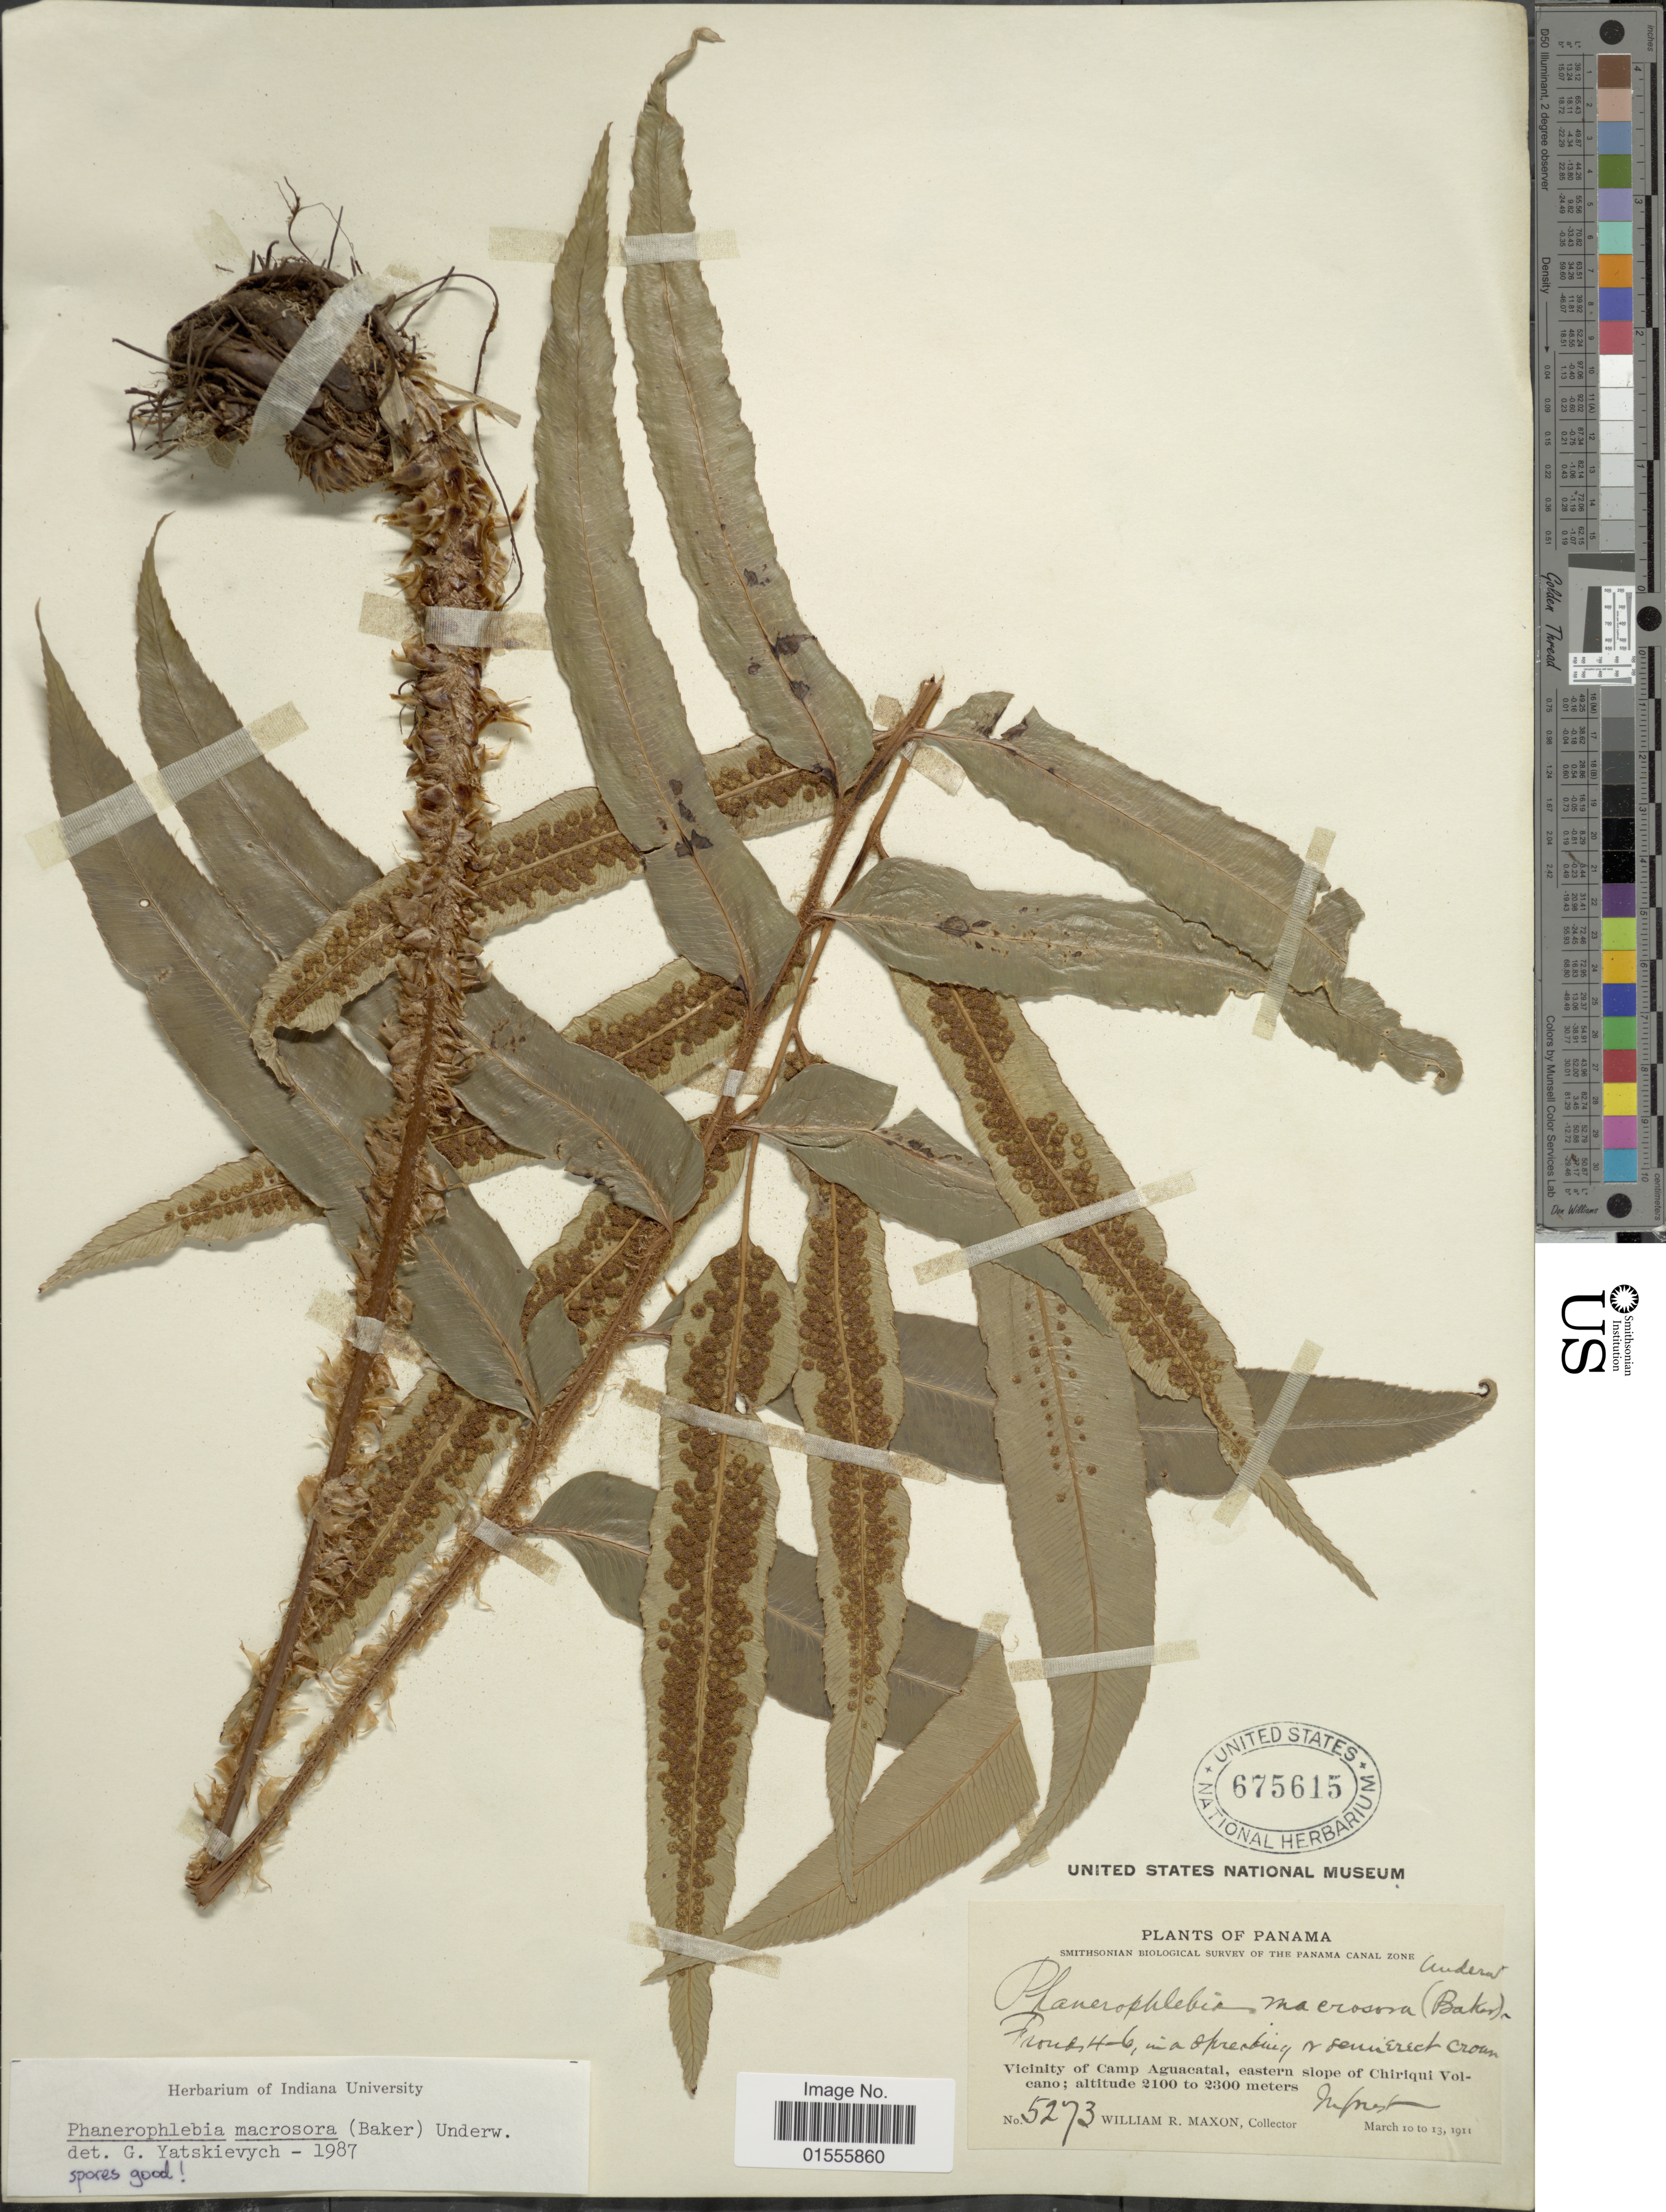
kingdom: Plantae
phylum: Tracheophyta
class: Polypodiopsida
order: Polypodiales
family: Dryopteridaceae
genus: Phanerophlebia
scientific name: Phanerophlebia macrosora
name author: (Baker) Underw.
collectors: W. R. Maxon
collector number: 5273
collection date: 1911-03-10/1911-03-13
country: Panama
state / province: Chiriqui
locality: Vicinity of Camp Aguacatal, eastern slope of Chiriqui Volcano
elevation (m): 2100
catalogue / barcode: US 675615